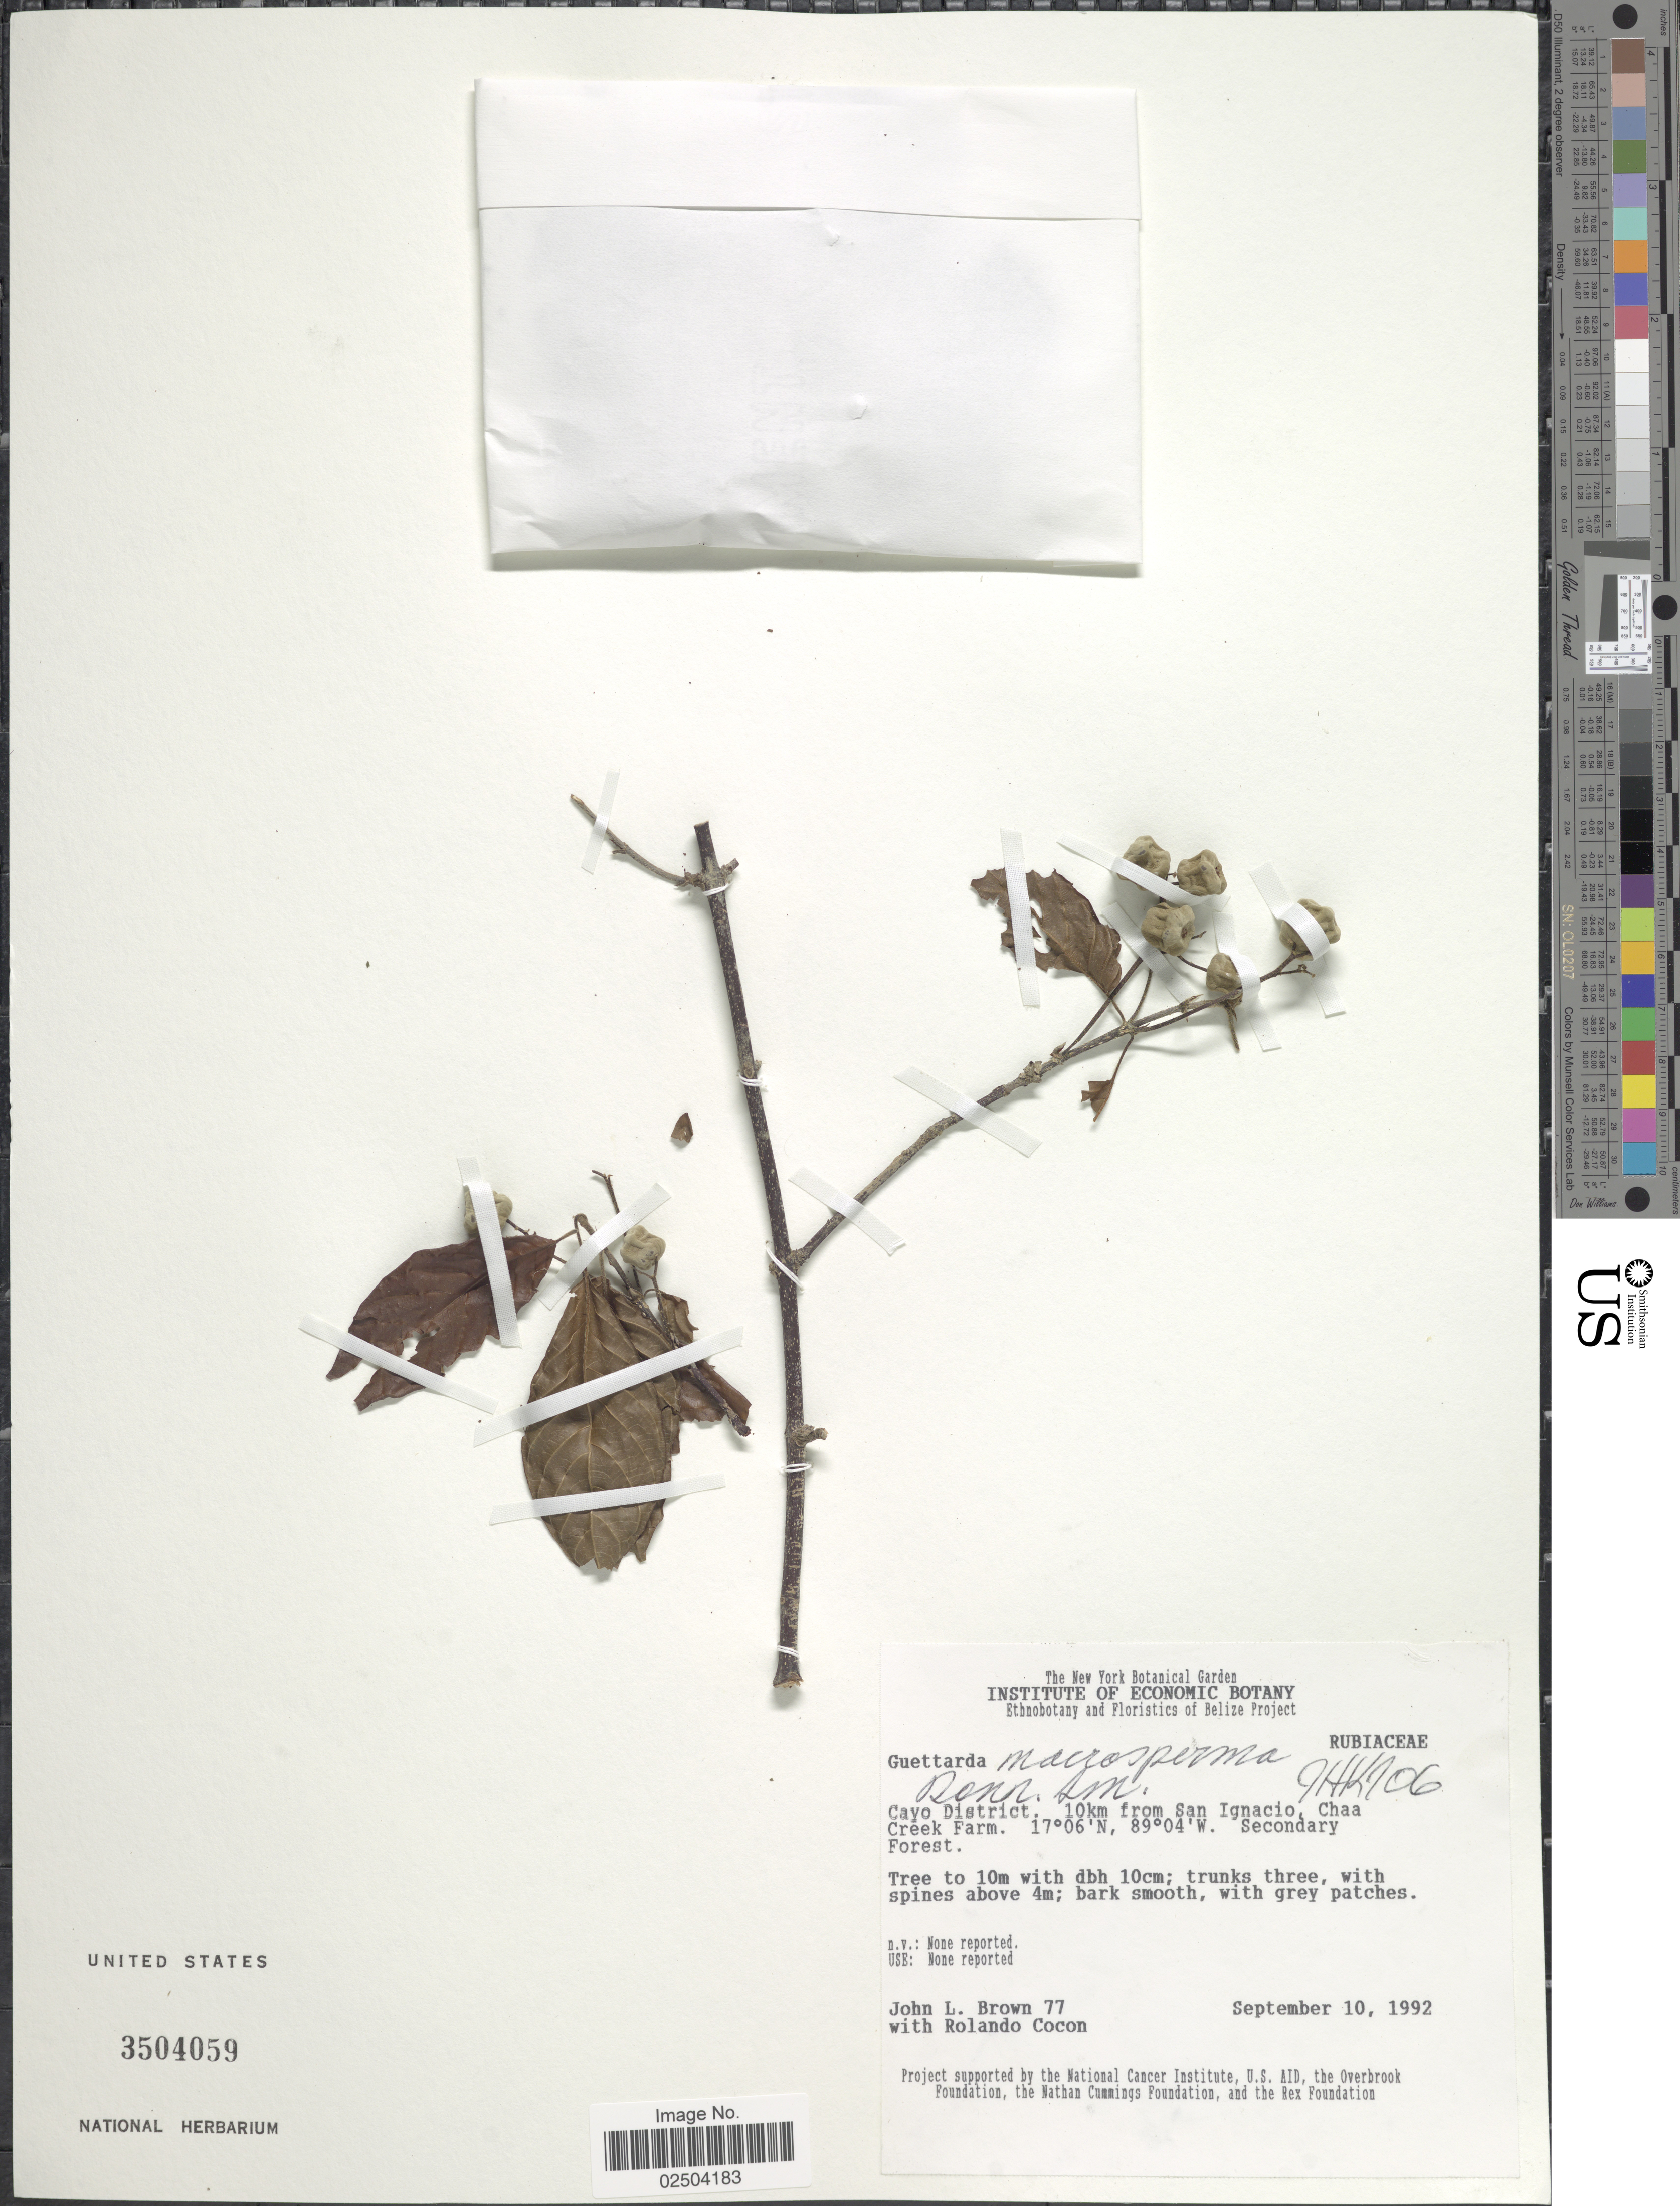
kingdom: Plantae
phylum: Tracheophyta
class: Magnoliopsida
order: Gentianales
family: Rubiaceae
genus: Guettarda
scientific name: Guettarda macrosperma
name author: Donn. Sm.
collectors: J. L. Brown & R. Cocon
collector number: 77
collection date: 1992-09-10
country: Belize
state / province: Cayo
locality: Cayo District. 10km from San Ignacio, Chaa Creek Farm.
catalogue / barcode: US 3504059